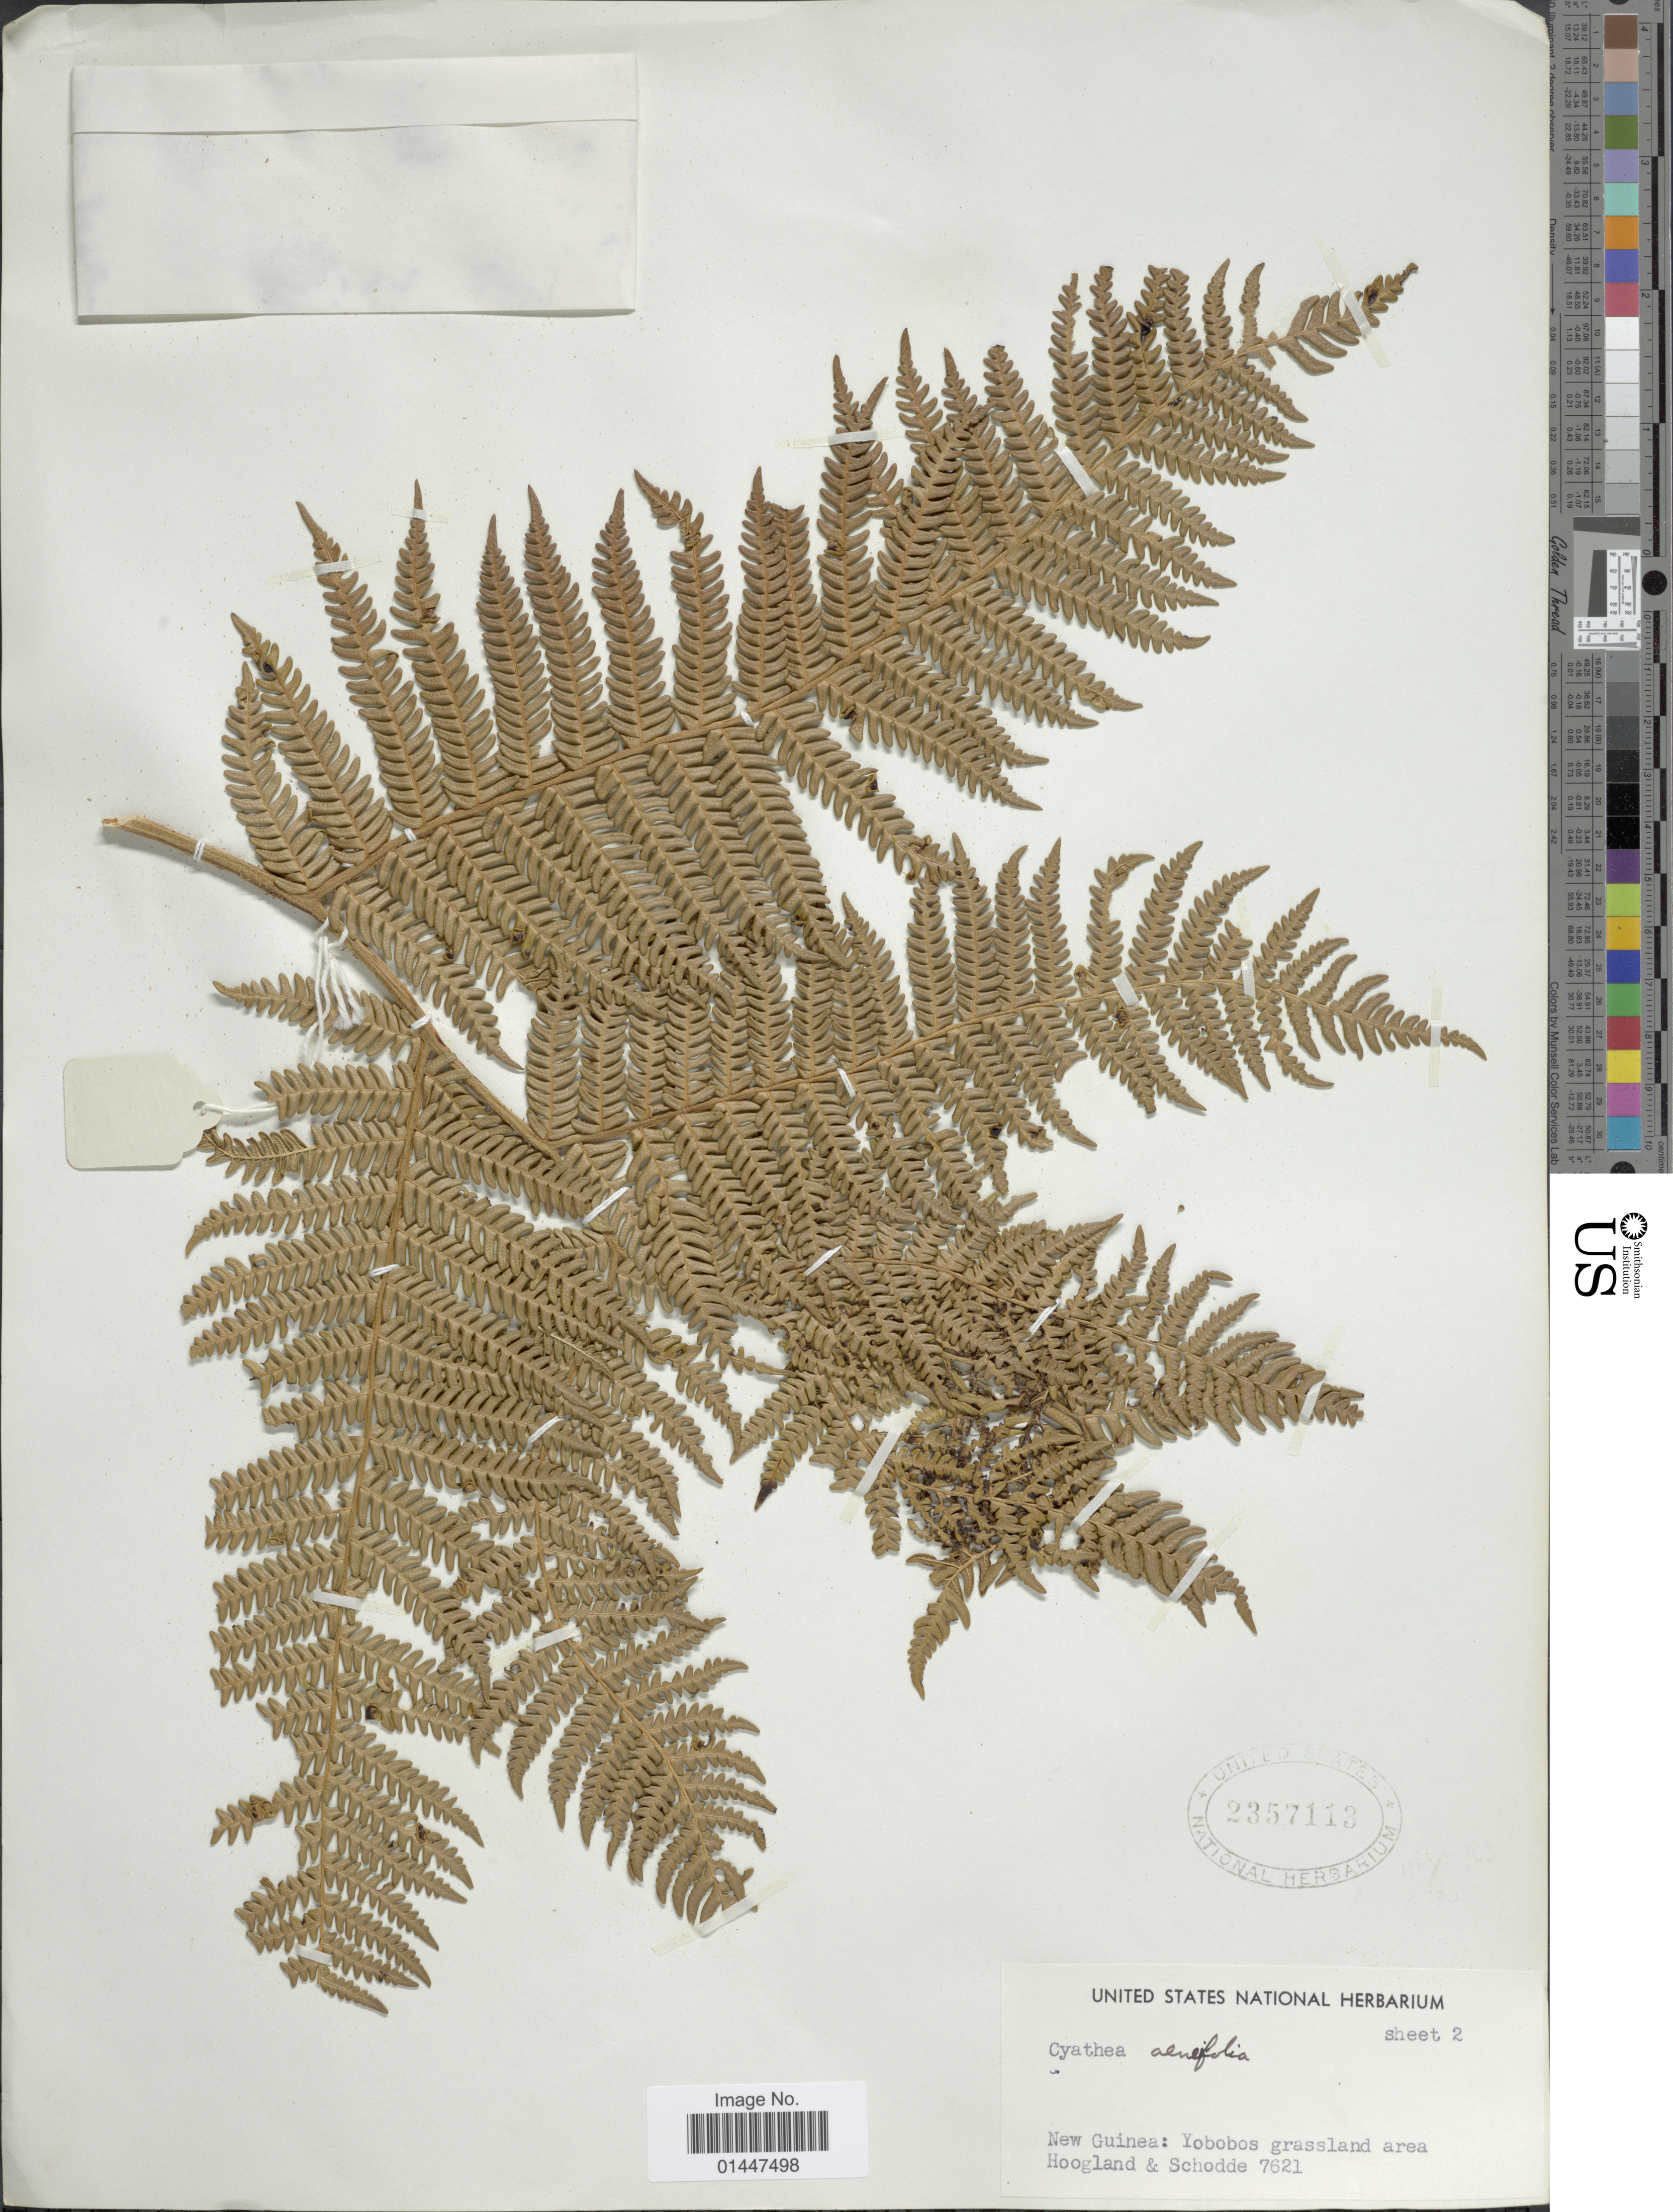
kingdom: Plantae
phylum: Tracheophyta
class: Polypodiopsida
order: Cyatheales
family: Cyatheaceae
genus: Sphaeropteris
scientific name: Sphaeropteris aeneifolia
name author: (Alderw.) R.M. Tryon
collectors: R. D. Hoogland & Schodde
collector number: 7621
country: Papua New Guinea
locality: New Guinea: Yobobos grassland area.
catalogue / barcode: US 2357113